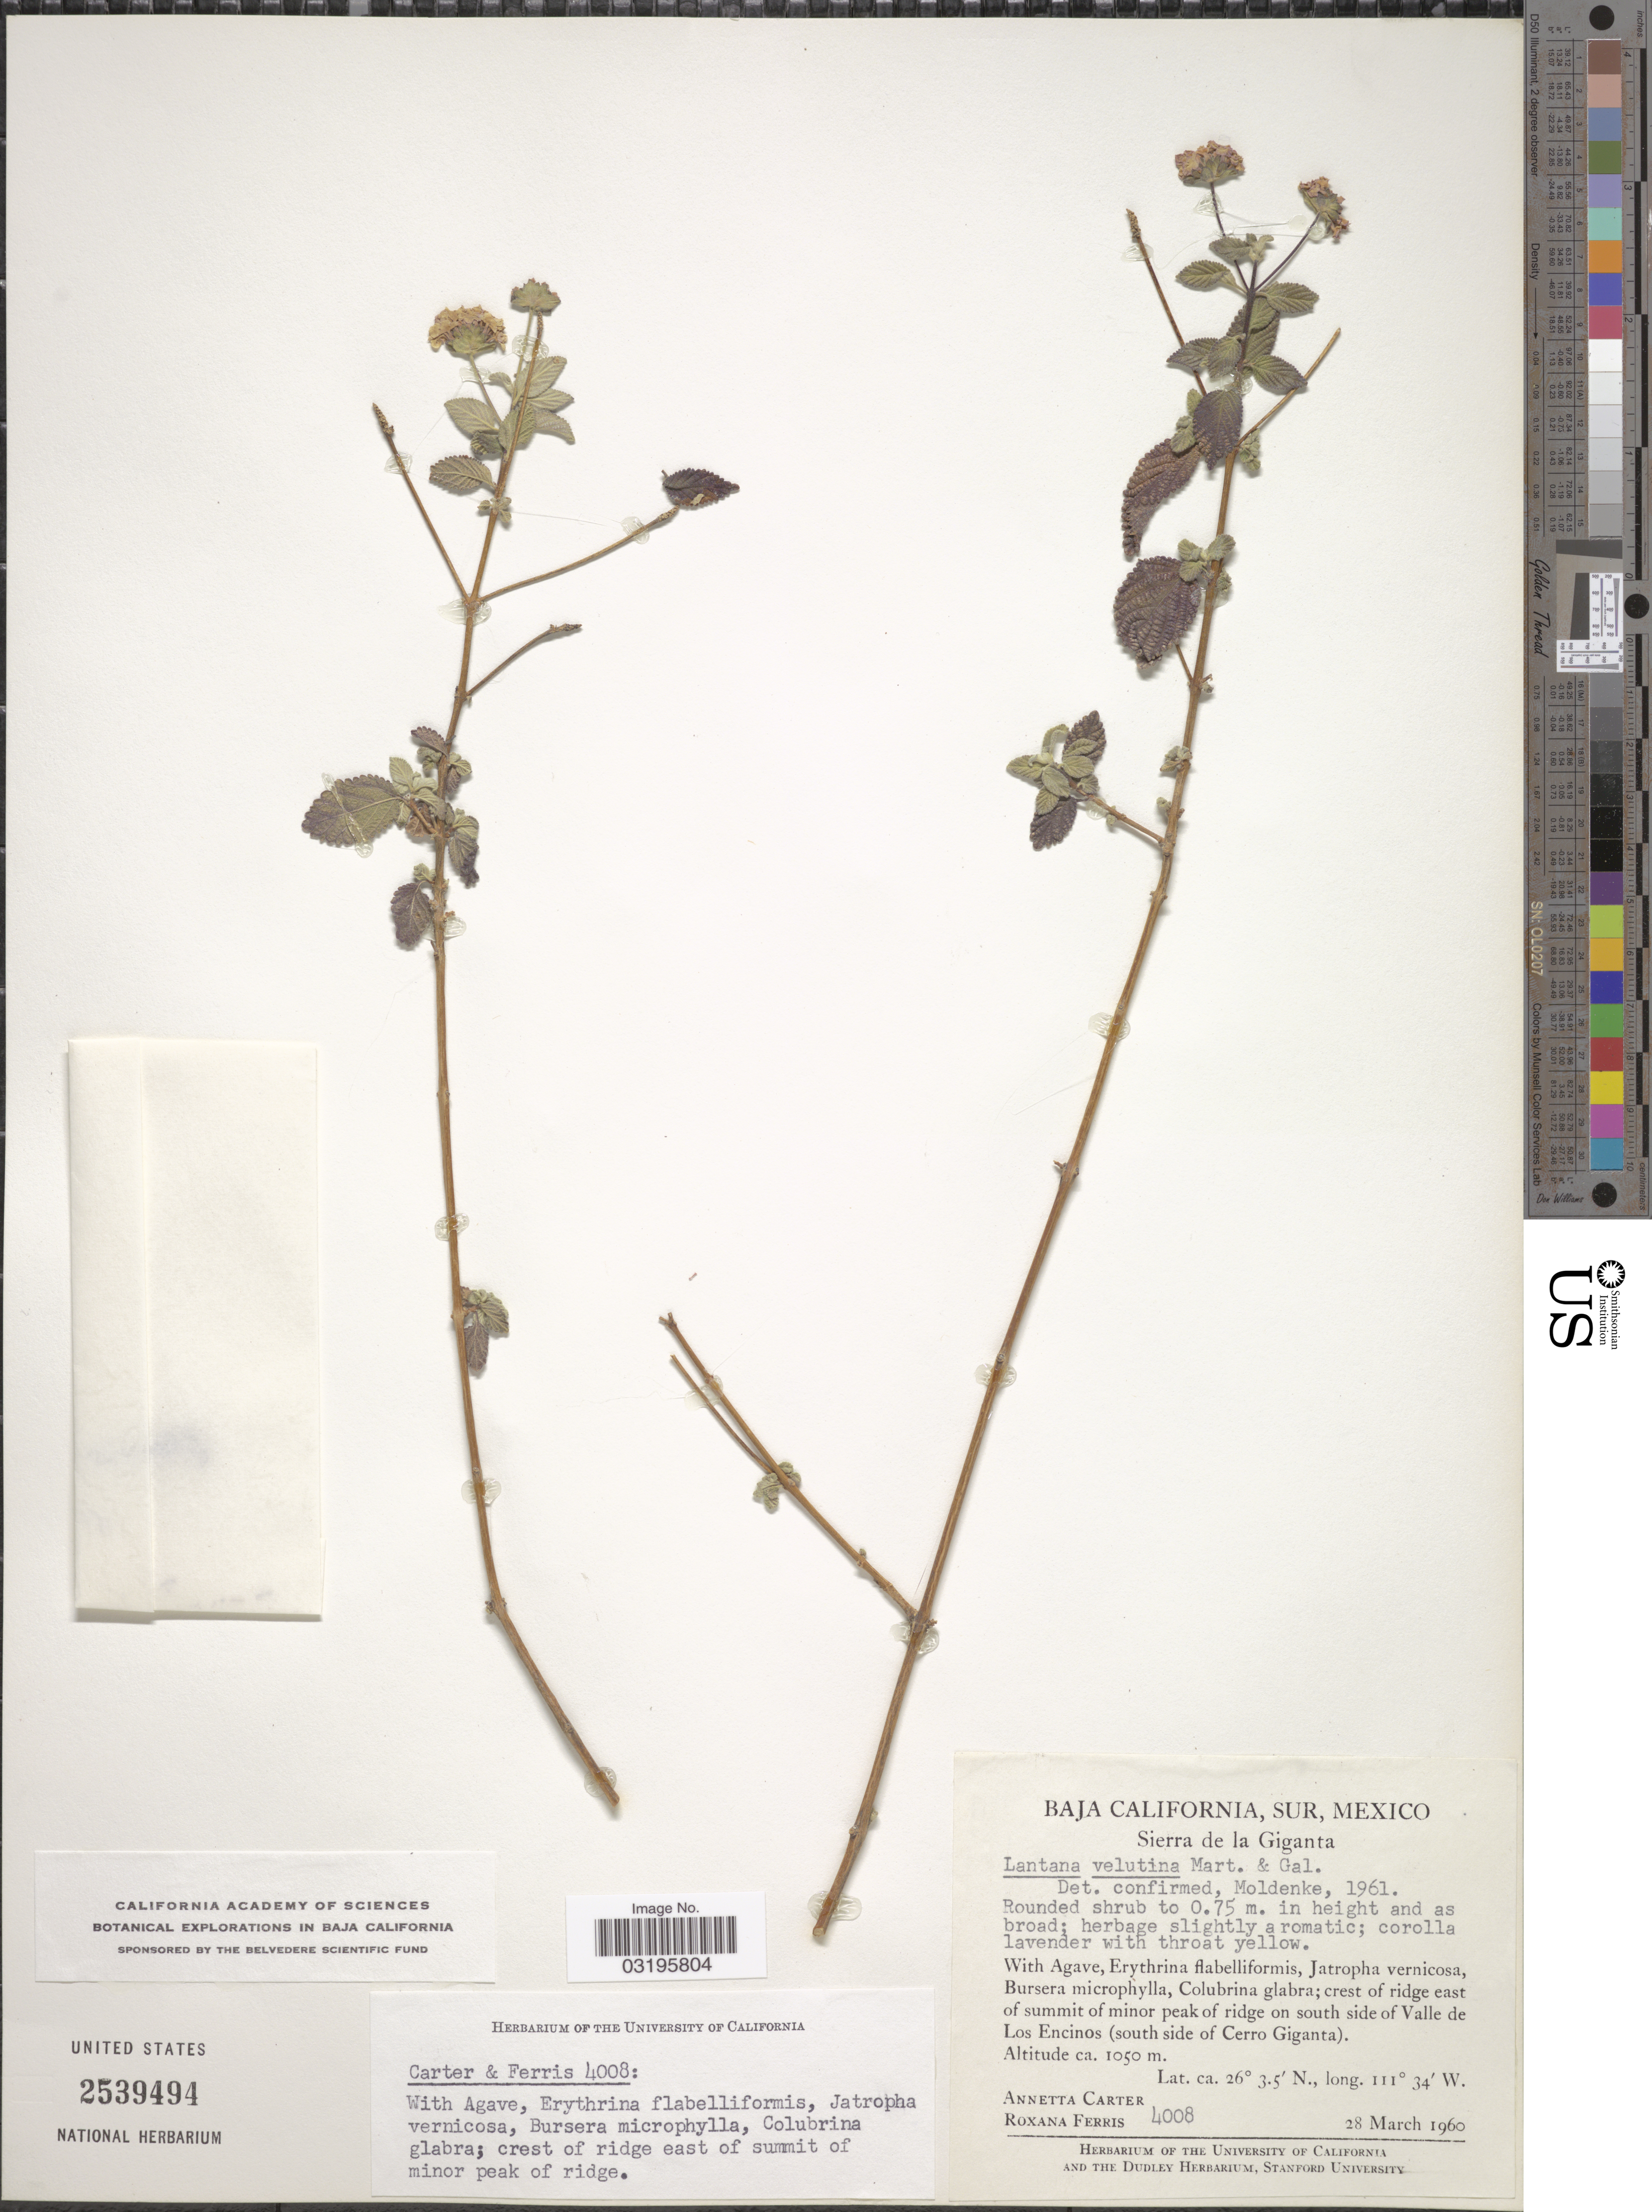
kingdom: Plantae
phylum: Tracheophyta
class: Magnoliopsida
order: Lamiales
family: Verbenaceae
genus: Lantana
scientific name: Lantana velutina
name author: M. Martens & Galeotti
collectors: A. Carter & R. S. Ferris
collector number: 4008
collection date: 1960-03-28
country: Mexico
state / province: Baja California Sur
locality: Sierra de la Giganta. Crest of ridge east of summit of minor peak of ridge on south side of Valle de Los Encinos (south side of Cerro Giganta)/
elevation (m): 1050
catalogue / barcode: US 2539494